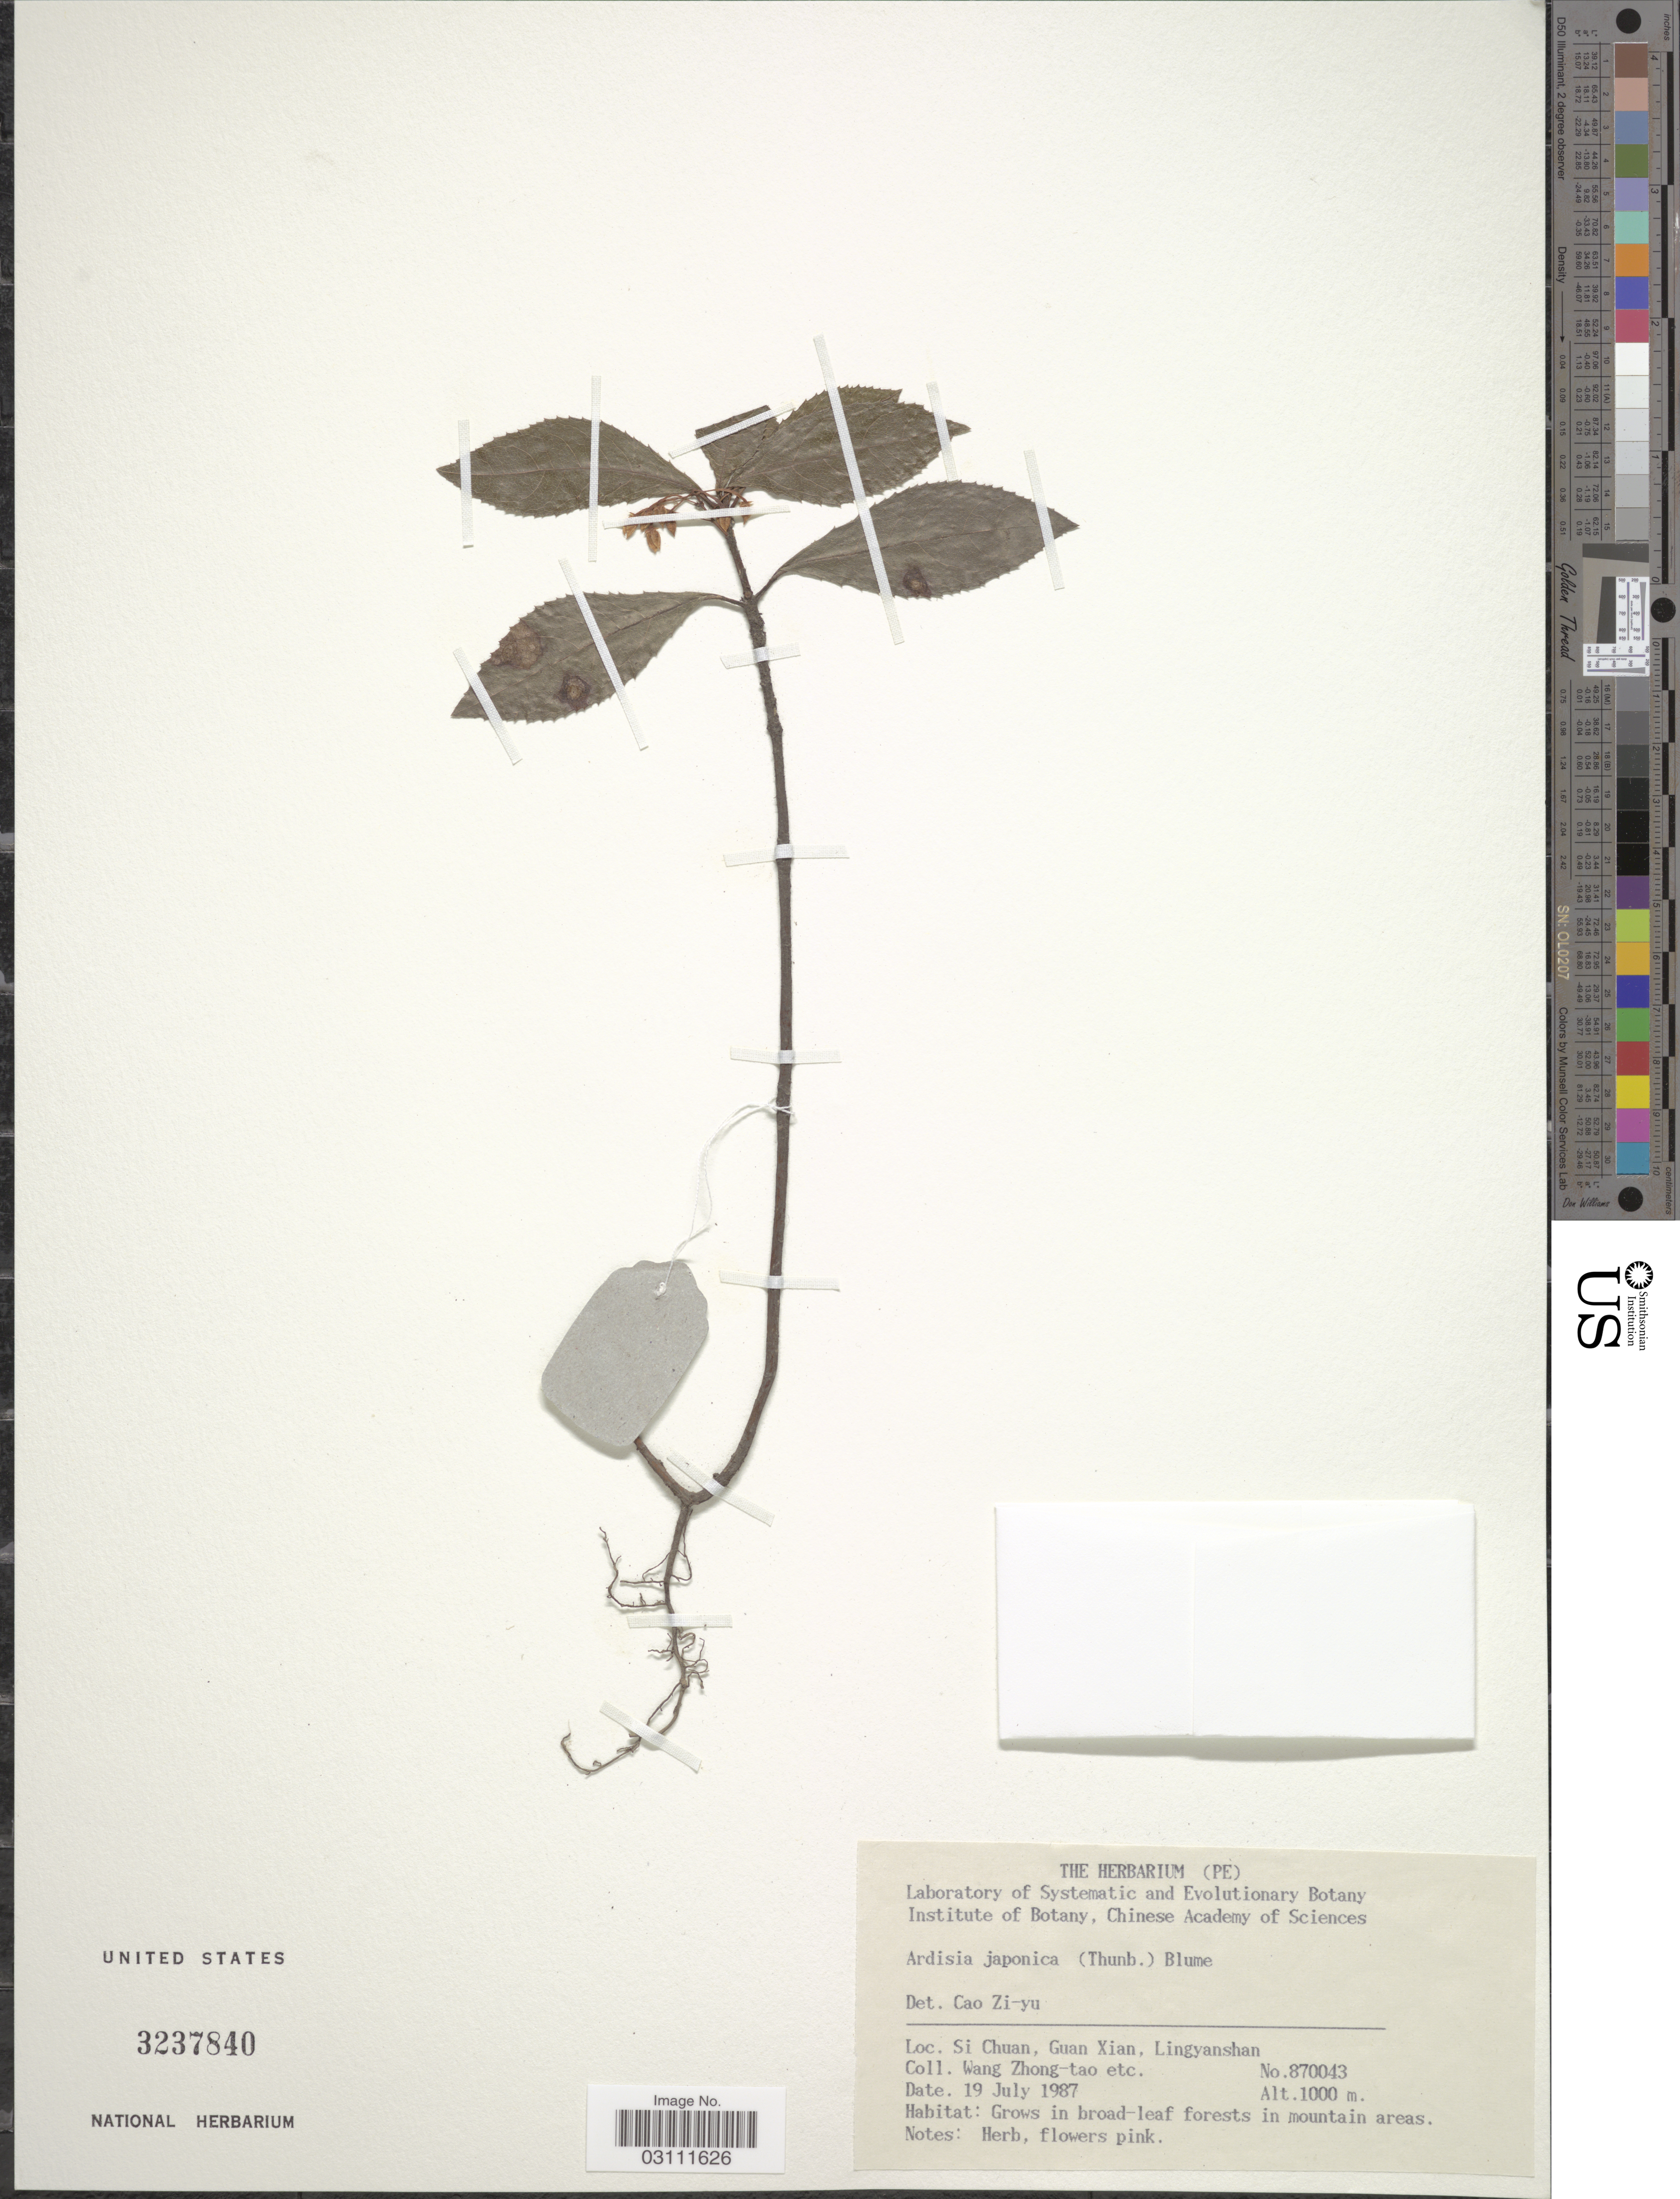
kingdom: Plantae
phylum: Tracheophyta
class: Magnoliopsida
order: Ericales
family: Primulaceae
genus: Ardisia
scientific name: Ardisia japonica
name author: (Thunb.) Blume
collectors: W. Zhong-Tao & et al.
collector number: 870043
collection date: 1987-07-19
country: China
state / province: Sichuan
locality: Si Chuan, Guan Xian, Lingyanshan.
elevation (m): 1000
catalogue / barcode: US 3237840